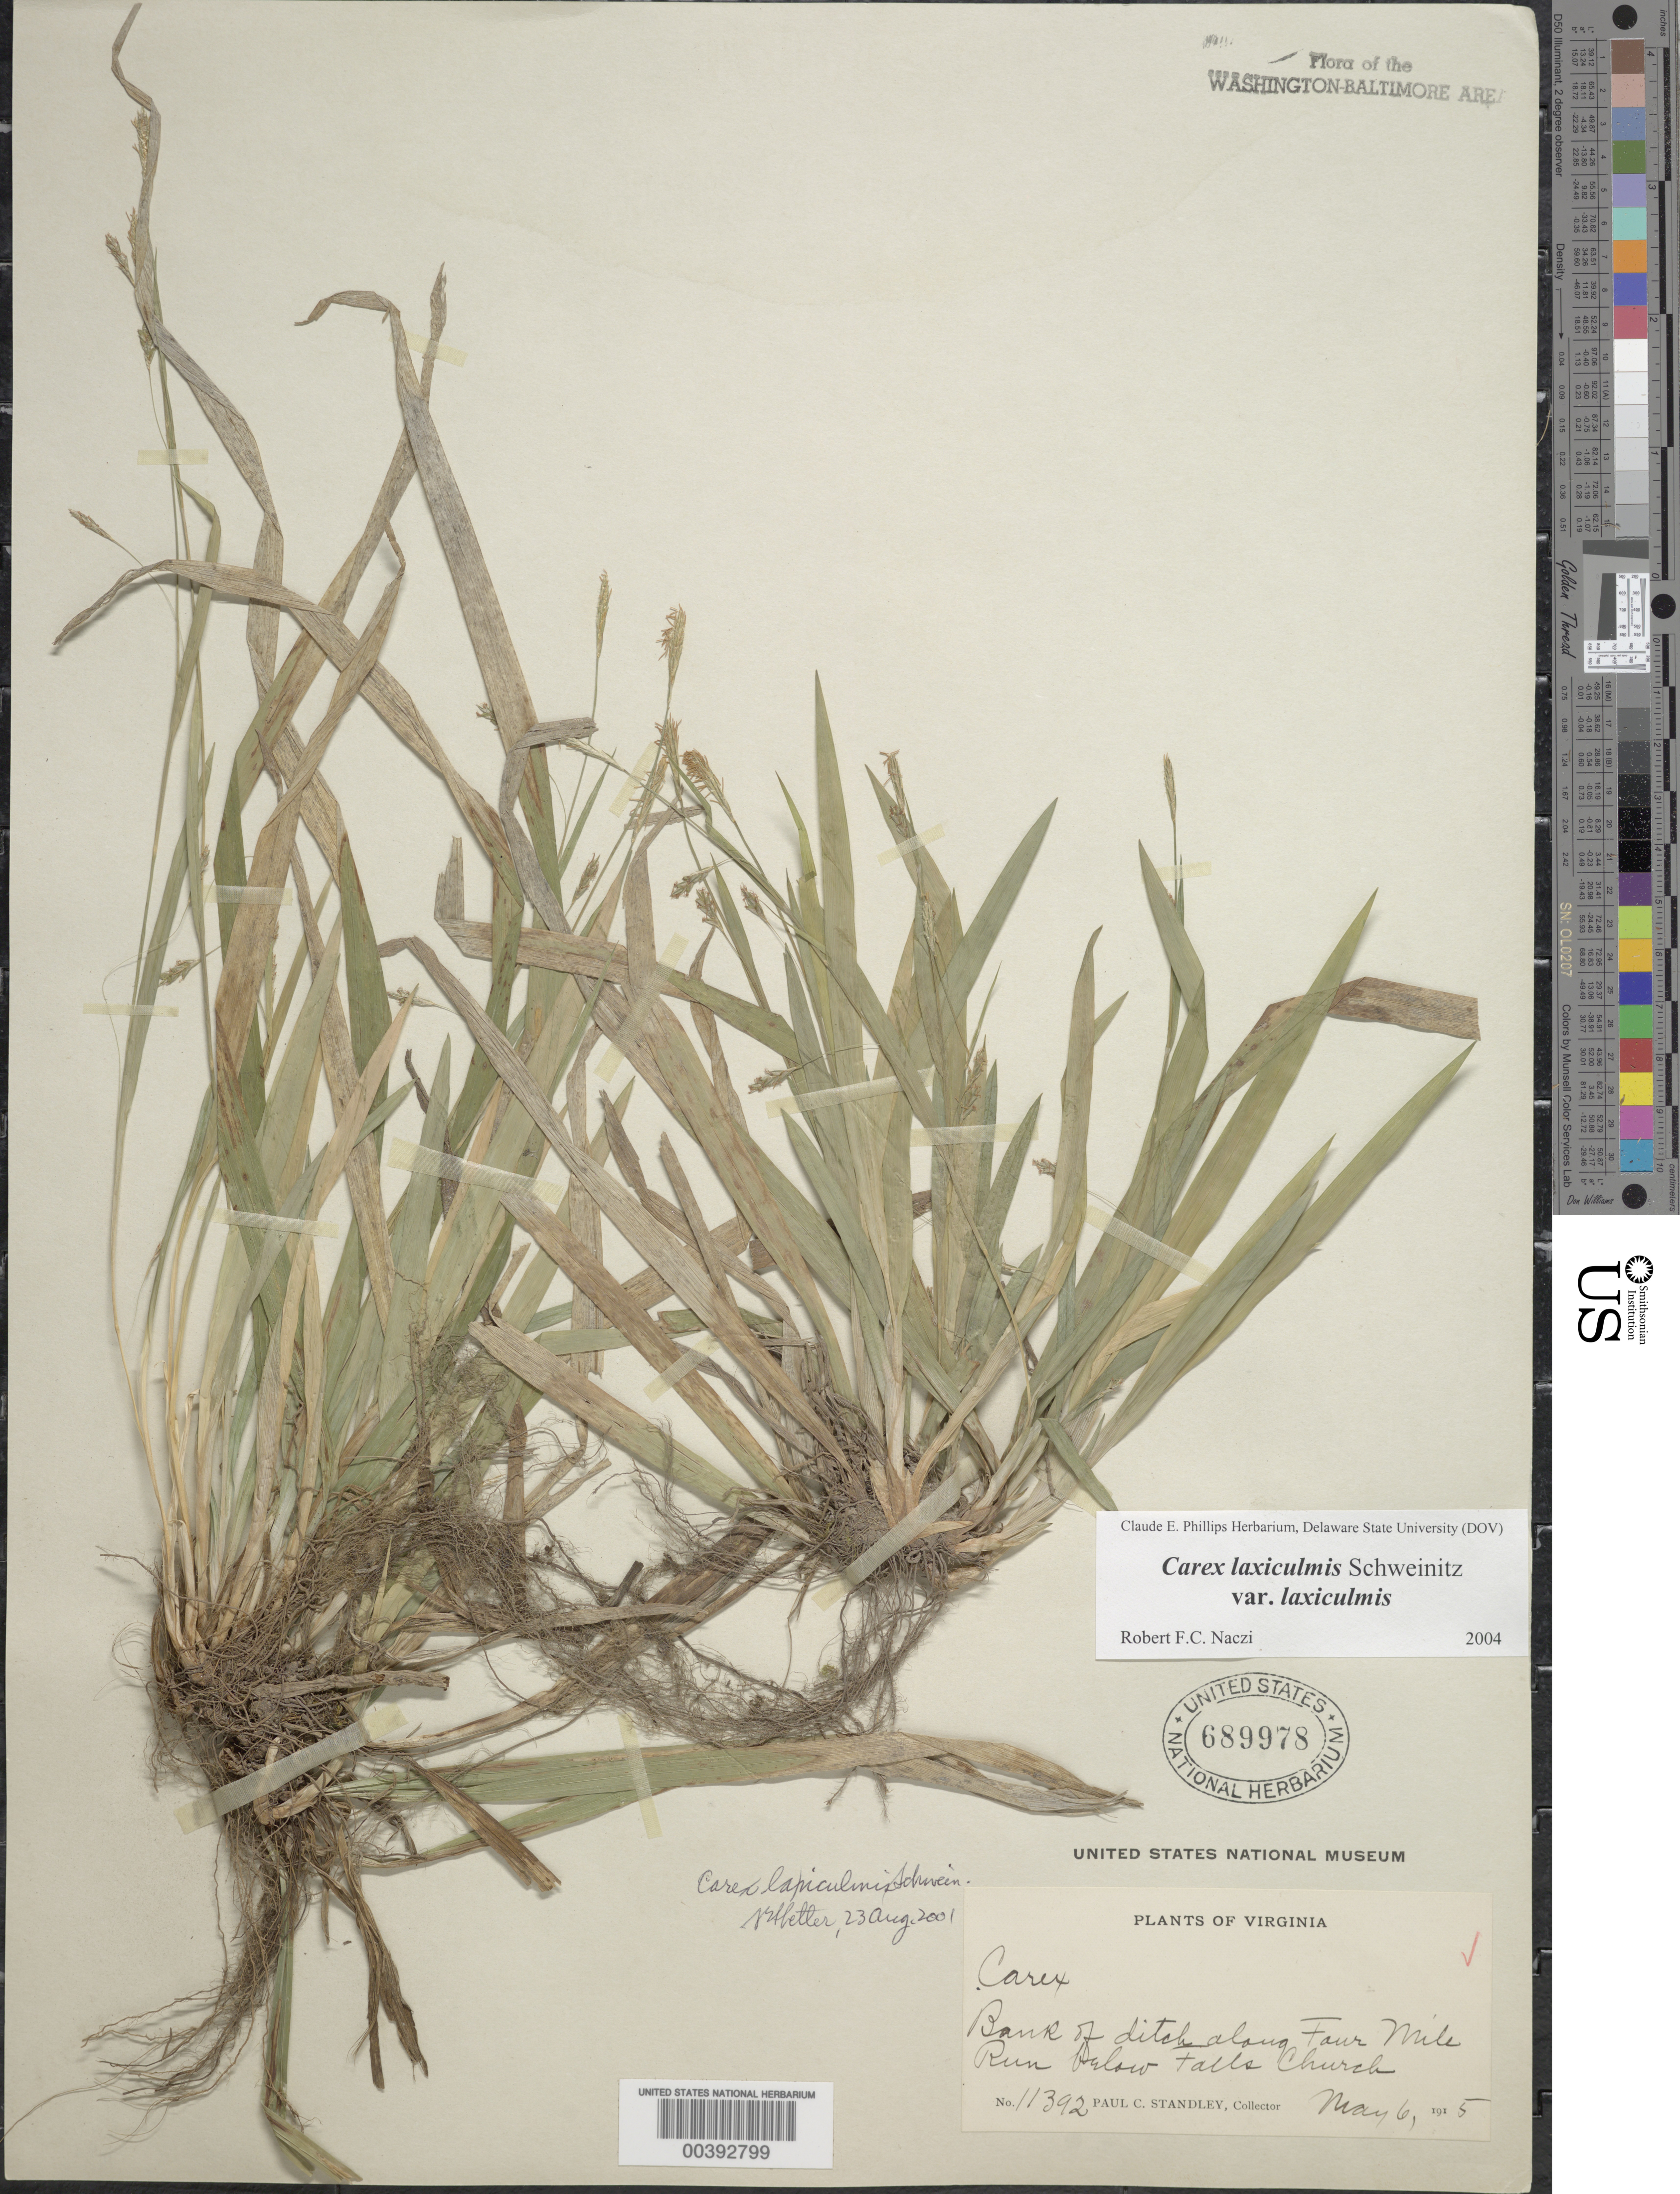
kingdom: Plantae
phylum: Tracheophyta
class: Liliopsida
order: Poales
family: Cyperaceae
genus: Carex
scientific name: Carex laxiculmis var. copulata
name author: (L.H. Bailey) Fernald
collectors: P. C. Standley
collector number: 11392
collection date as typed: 06 May 1915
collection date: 1915-05-06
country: United States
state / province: Virginia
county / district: Arlington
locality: Four Mile Run, below Falls Church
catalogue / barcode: US 689978